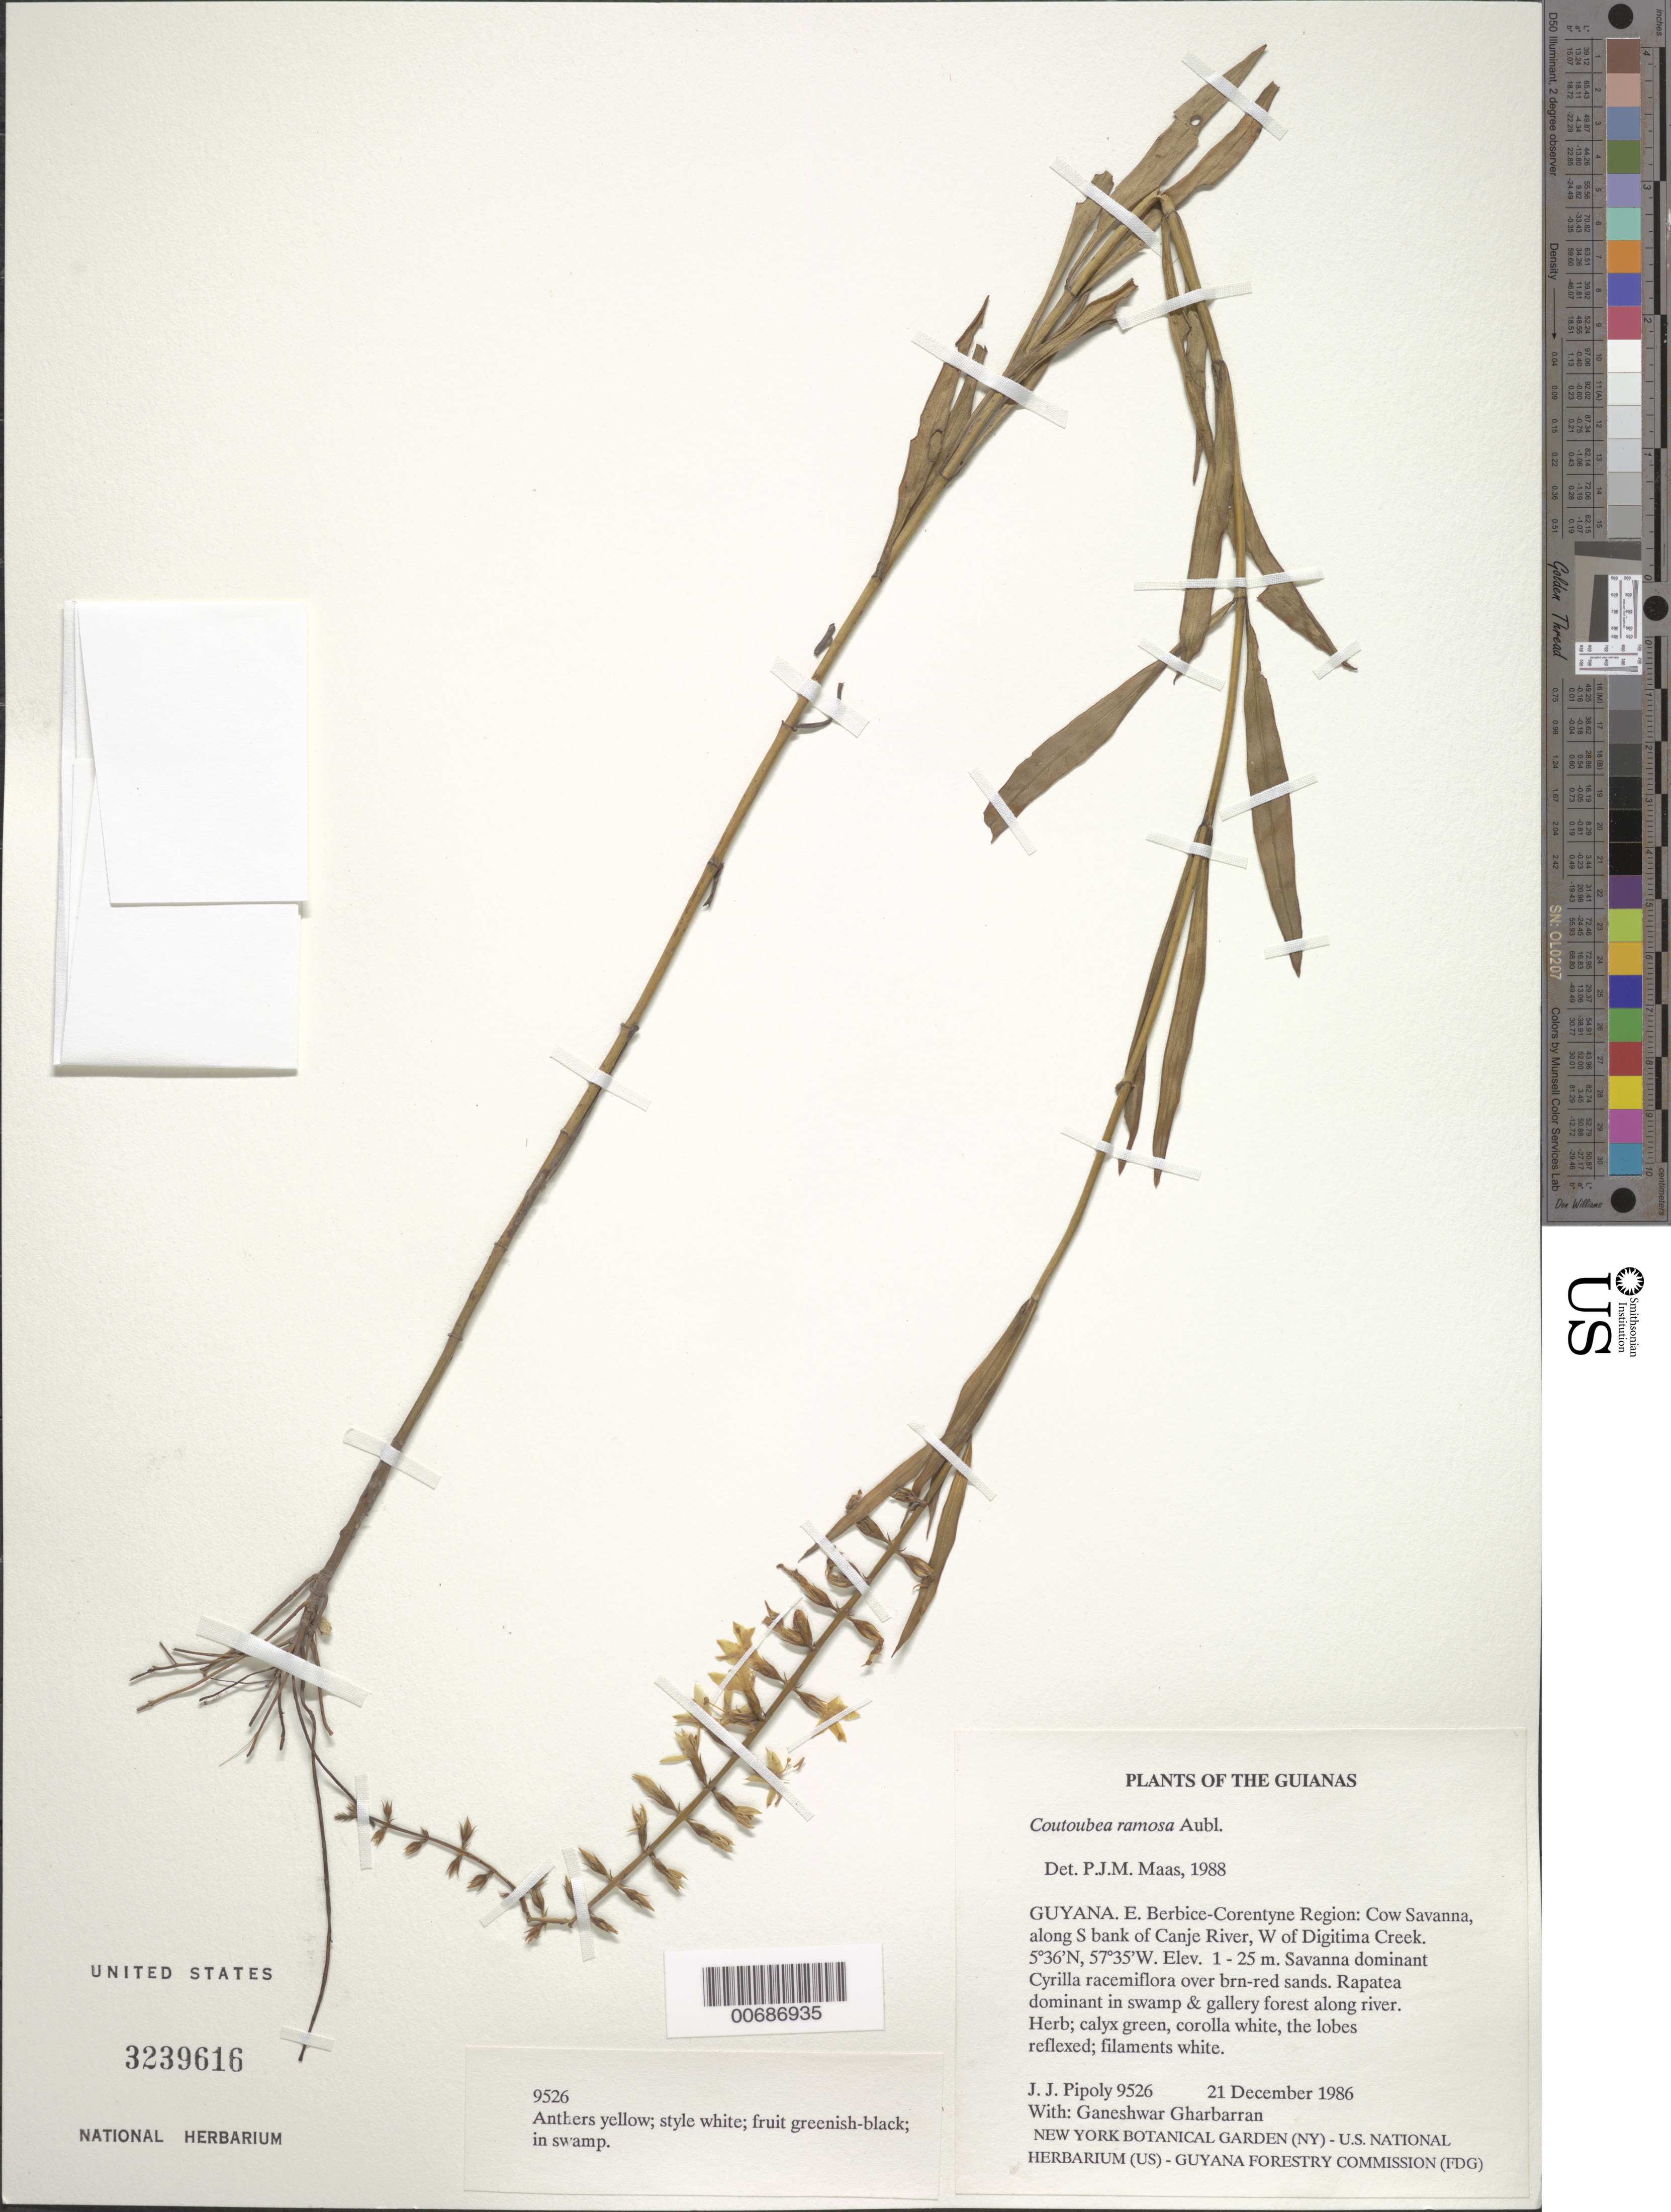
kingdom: Plantae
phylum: Tracheophyta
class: Magnoliopsida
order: Gentianales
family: Gentianaceae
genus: Coutoubea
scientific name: Coutoubea ramosa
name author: Aubl.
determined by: Maas, Paul J. M.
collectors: J. J. Pipoly & G. Gharbarran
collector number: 9526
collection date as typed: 21 December 1986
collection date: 1986-12-21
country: Guyana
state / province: E. Berbice-Corentyne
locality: Cow savanna, along S bank of Canje River, W of Digitima Creek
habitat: Savanna dominant Cyrilla racemiflora over brn-red sands. Rapatea dominant in swamp & gallery forest along river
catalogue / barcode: US 3239616